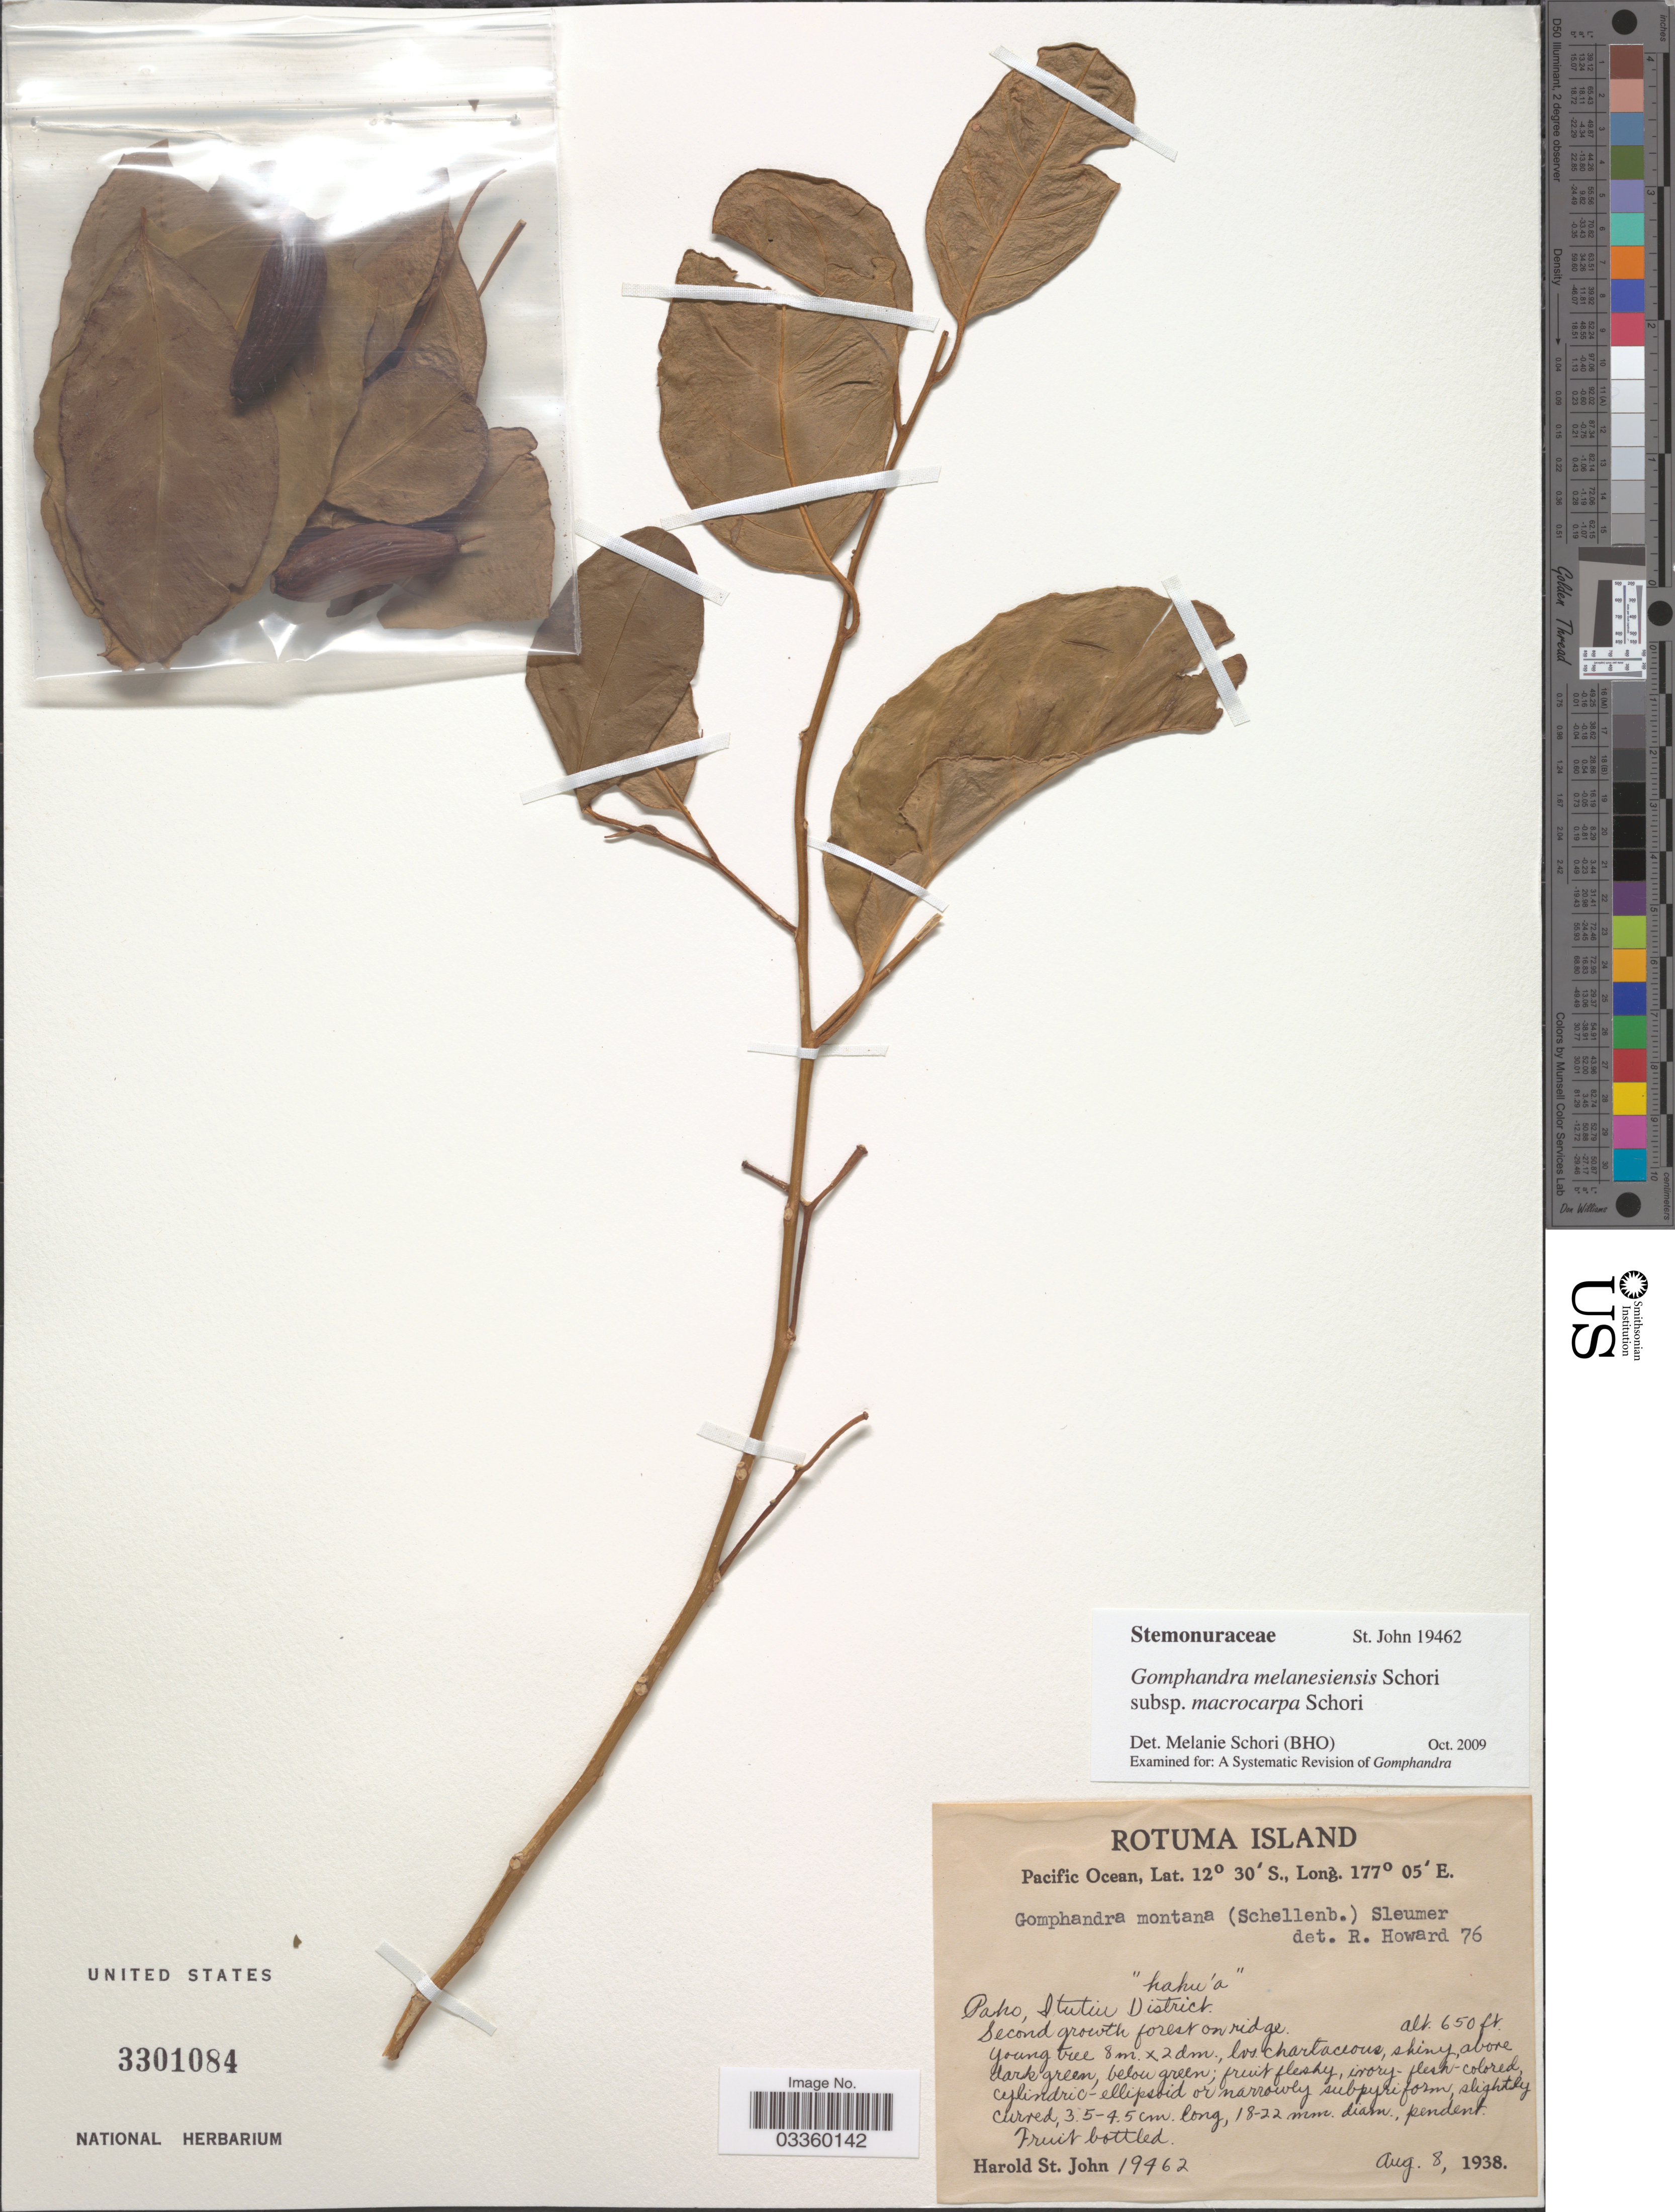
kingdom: Plantae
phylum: Tracheophyta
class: Magnoliopsida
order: Cardiopteridales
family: Stemonuraceae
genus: Gomphandra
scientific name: Gomphandra melanesiensis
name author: Schori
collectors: H. St John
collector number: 19462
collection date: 1938-08-08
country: Fiji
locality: Rotuma Island. Pacific Ocean.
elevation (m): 198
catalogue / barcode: US 3301084